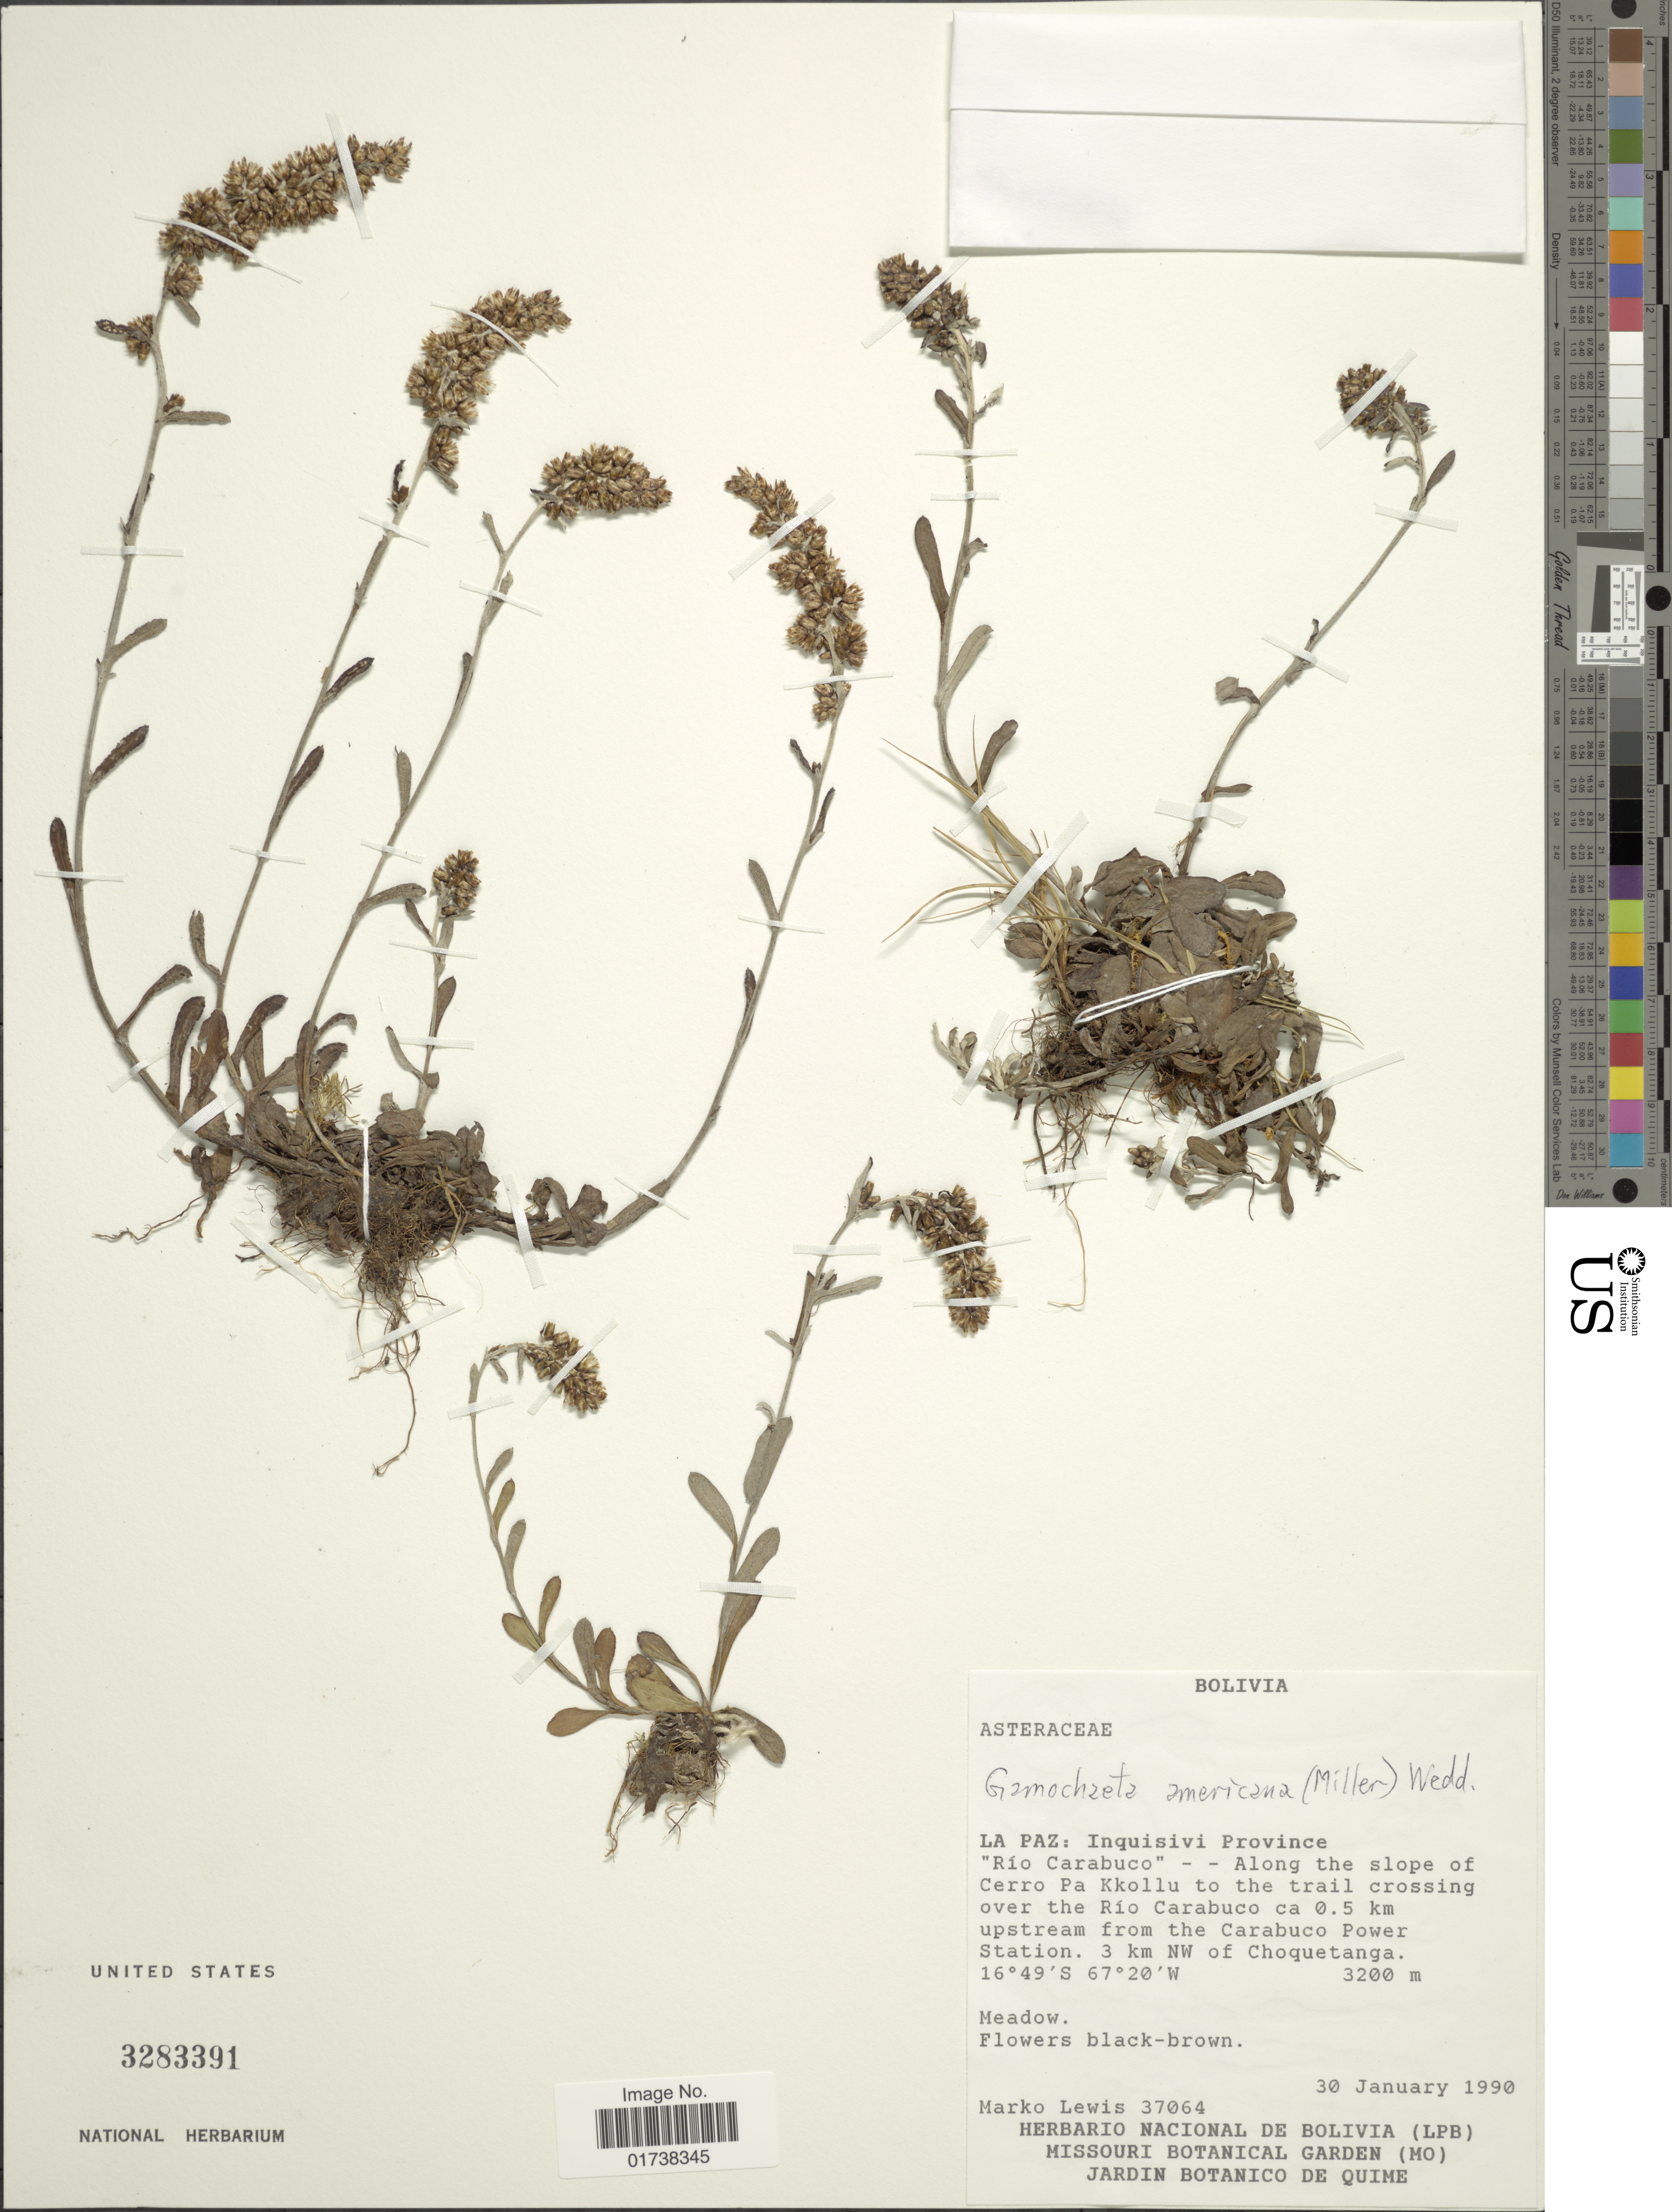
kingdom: Plantae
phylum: Tracheophyta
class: Magnoliopsida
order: Asterales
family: Asteraceae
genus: Gamochaeta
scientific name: Gamochaeta americana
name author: (Mill.) Wedd.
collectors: M. A. Lewis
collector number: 37064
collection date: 1990-01-30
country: Bolivia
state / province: La Paz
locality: Inquisivi Province, "Rio Carabuco" - - Along the slope of Cerro Pa Kkollu to the trail crossing over the Rio Carabuco ca 0.5 km upstrean from the Carabuco Power Station, 3 km NW of Choquetanga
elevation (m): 3200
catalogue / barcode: US 3283391